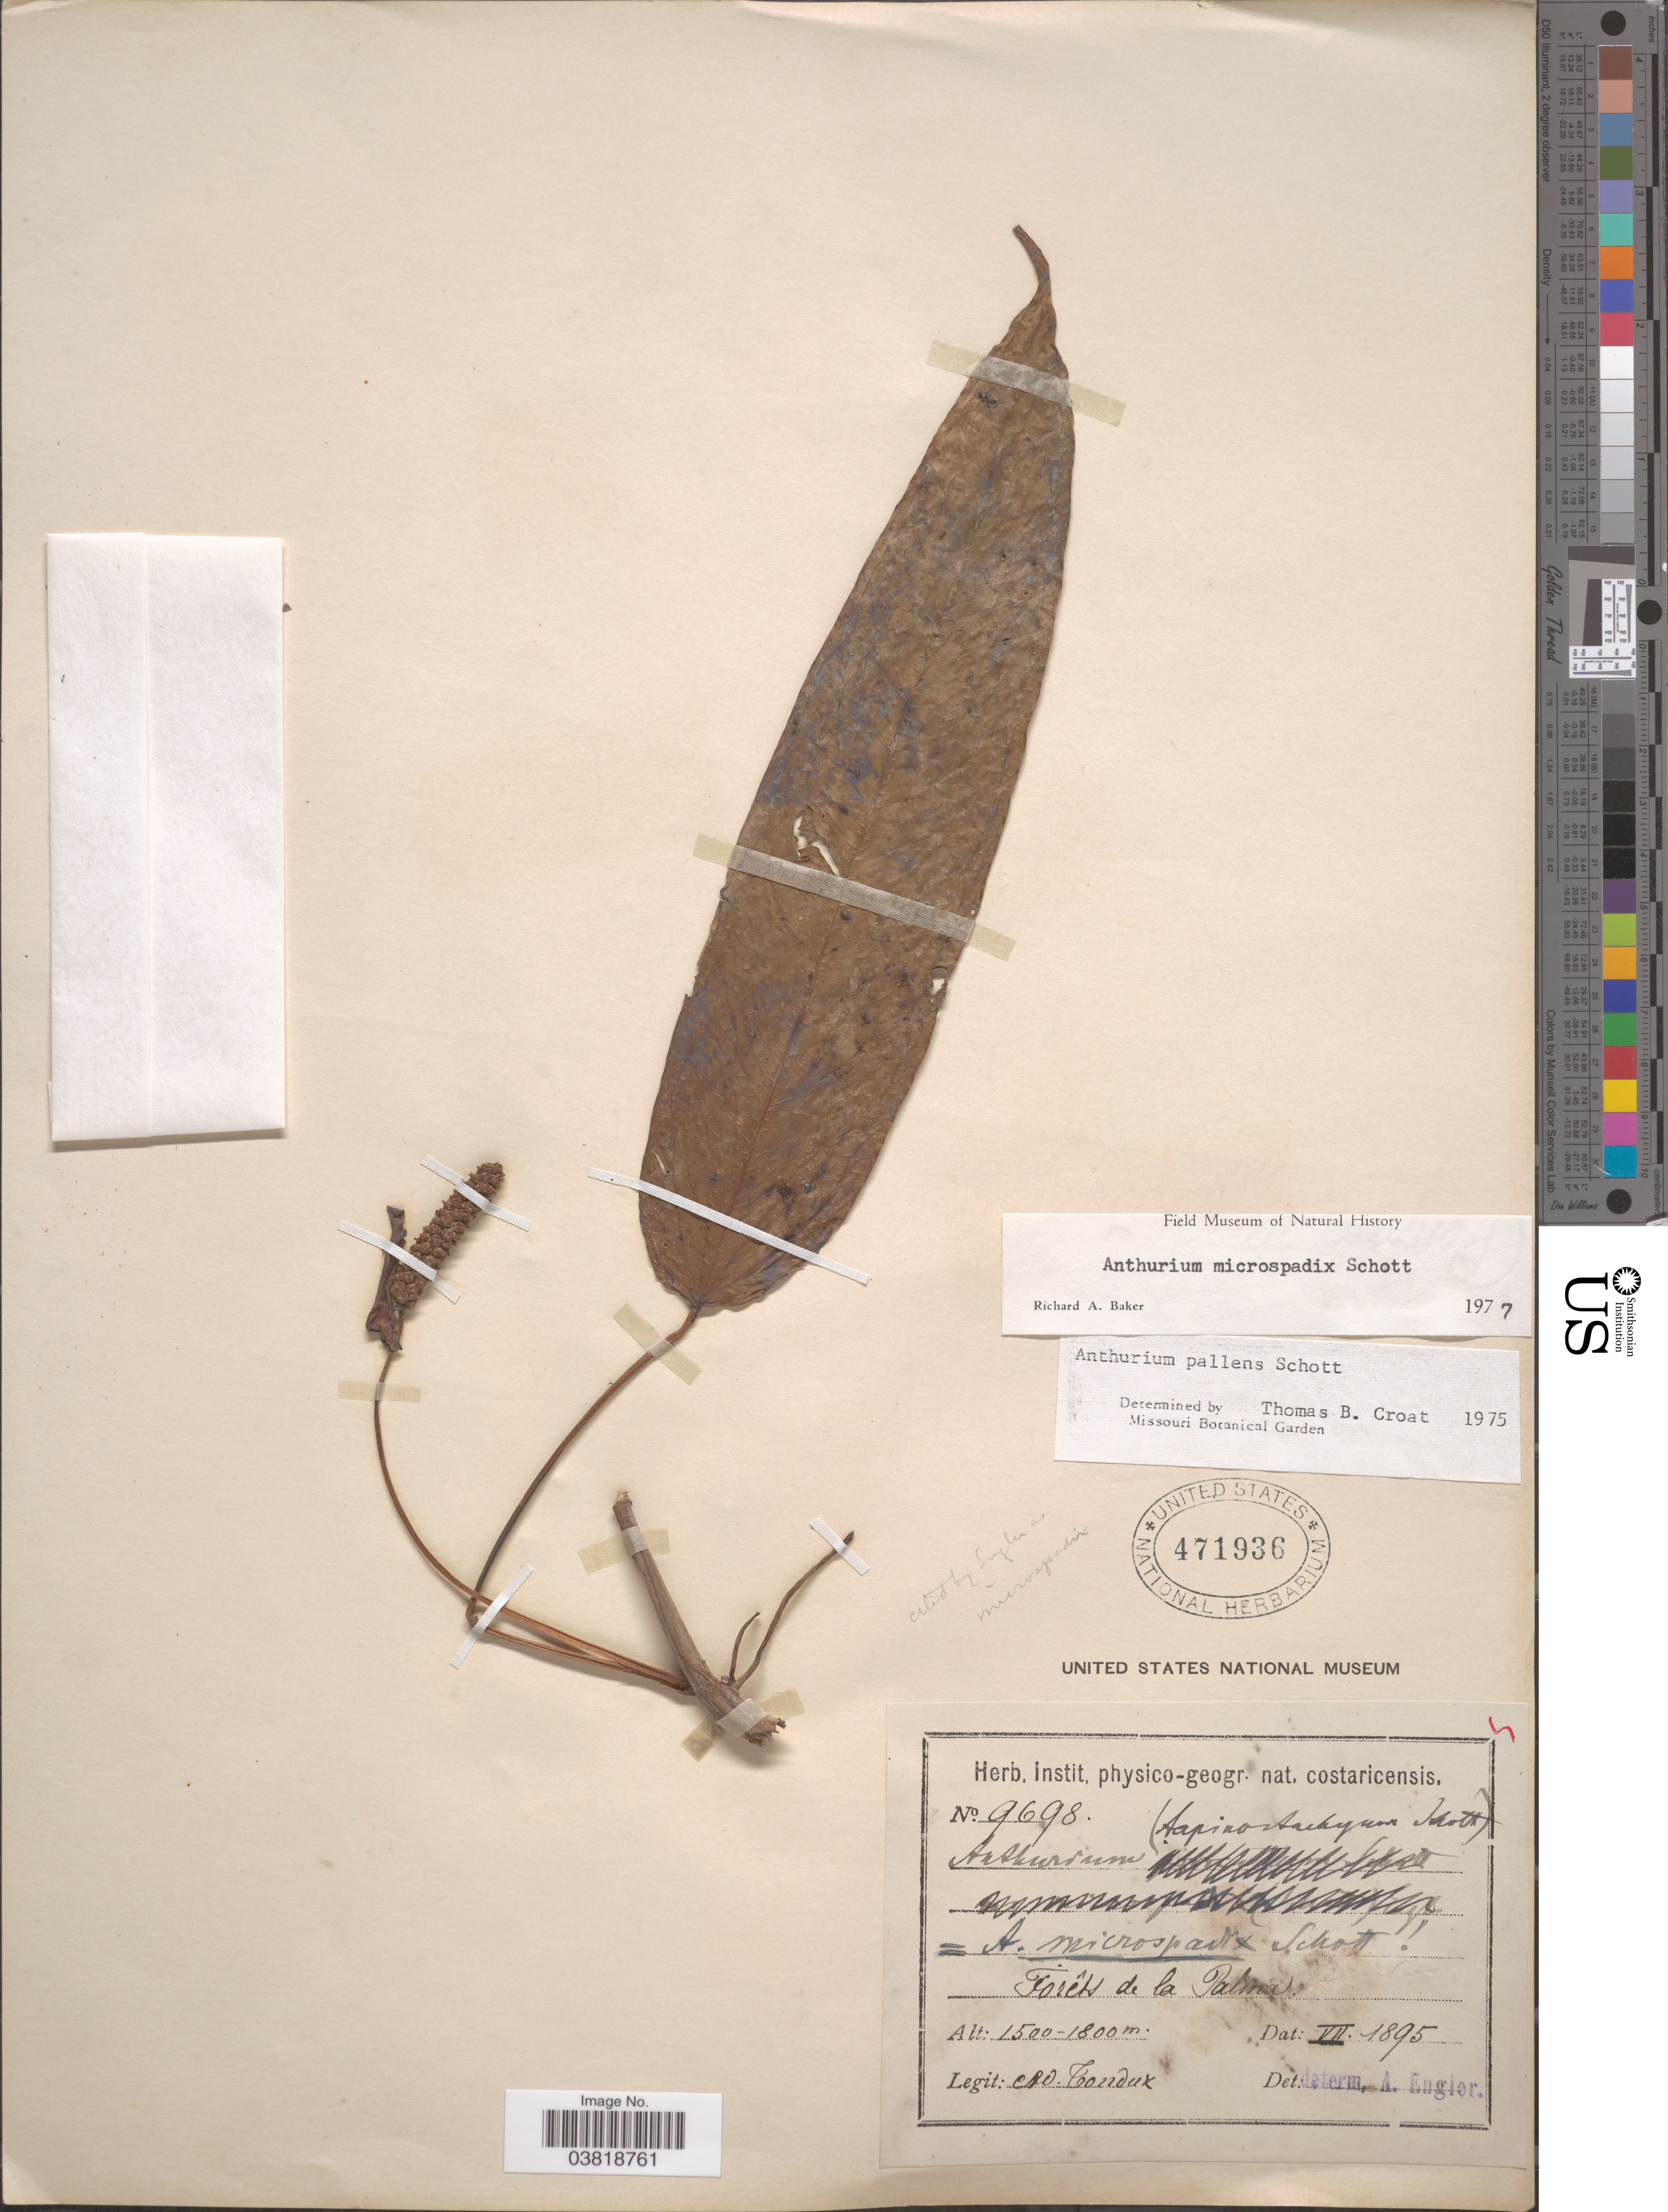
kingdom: Plantae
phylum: Tracheophyta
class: Liliopsida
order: Alismatales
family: Araceae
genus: Anthurium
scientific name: Anthurium microspadix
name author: Schott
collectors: A. Tonduz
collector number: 9698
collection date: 1895-07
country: Costa Rica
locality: Forêts de la Palma.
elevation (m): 1500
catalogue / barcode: US 471936